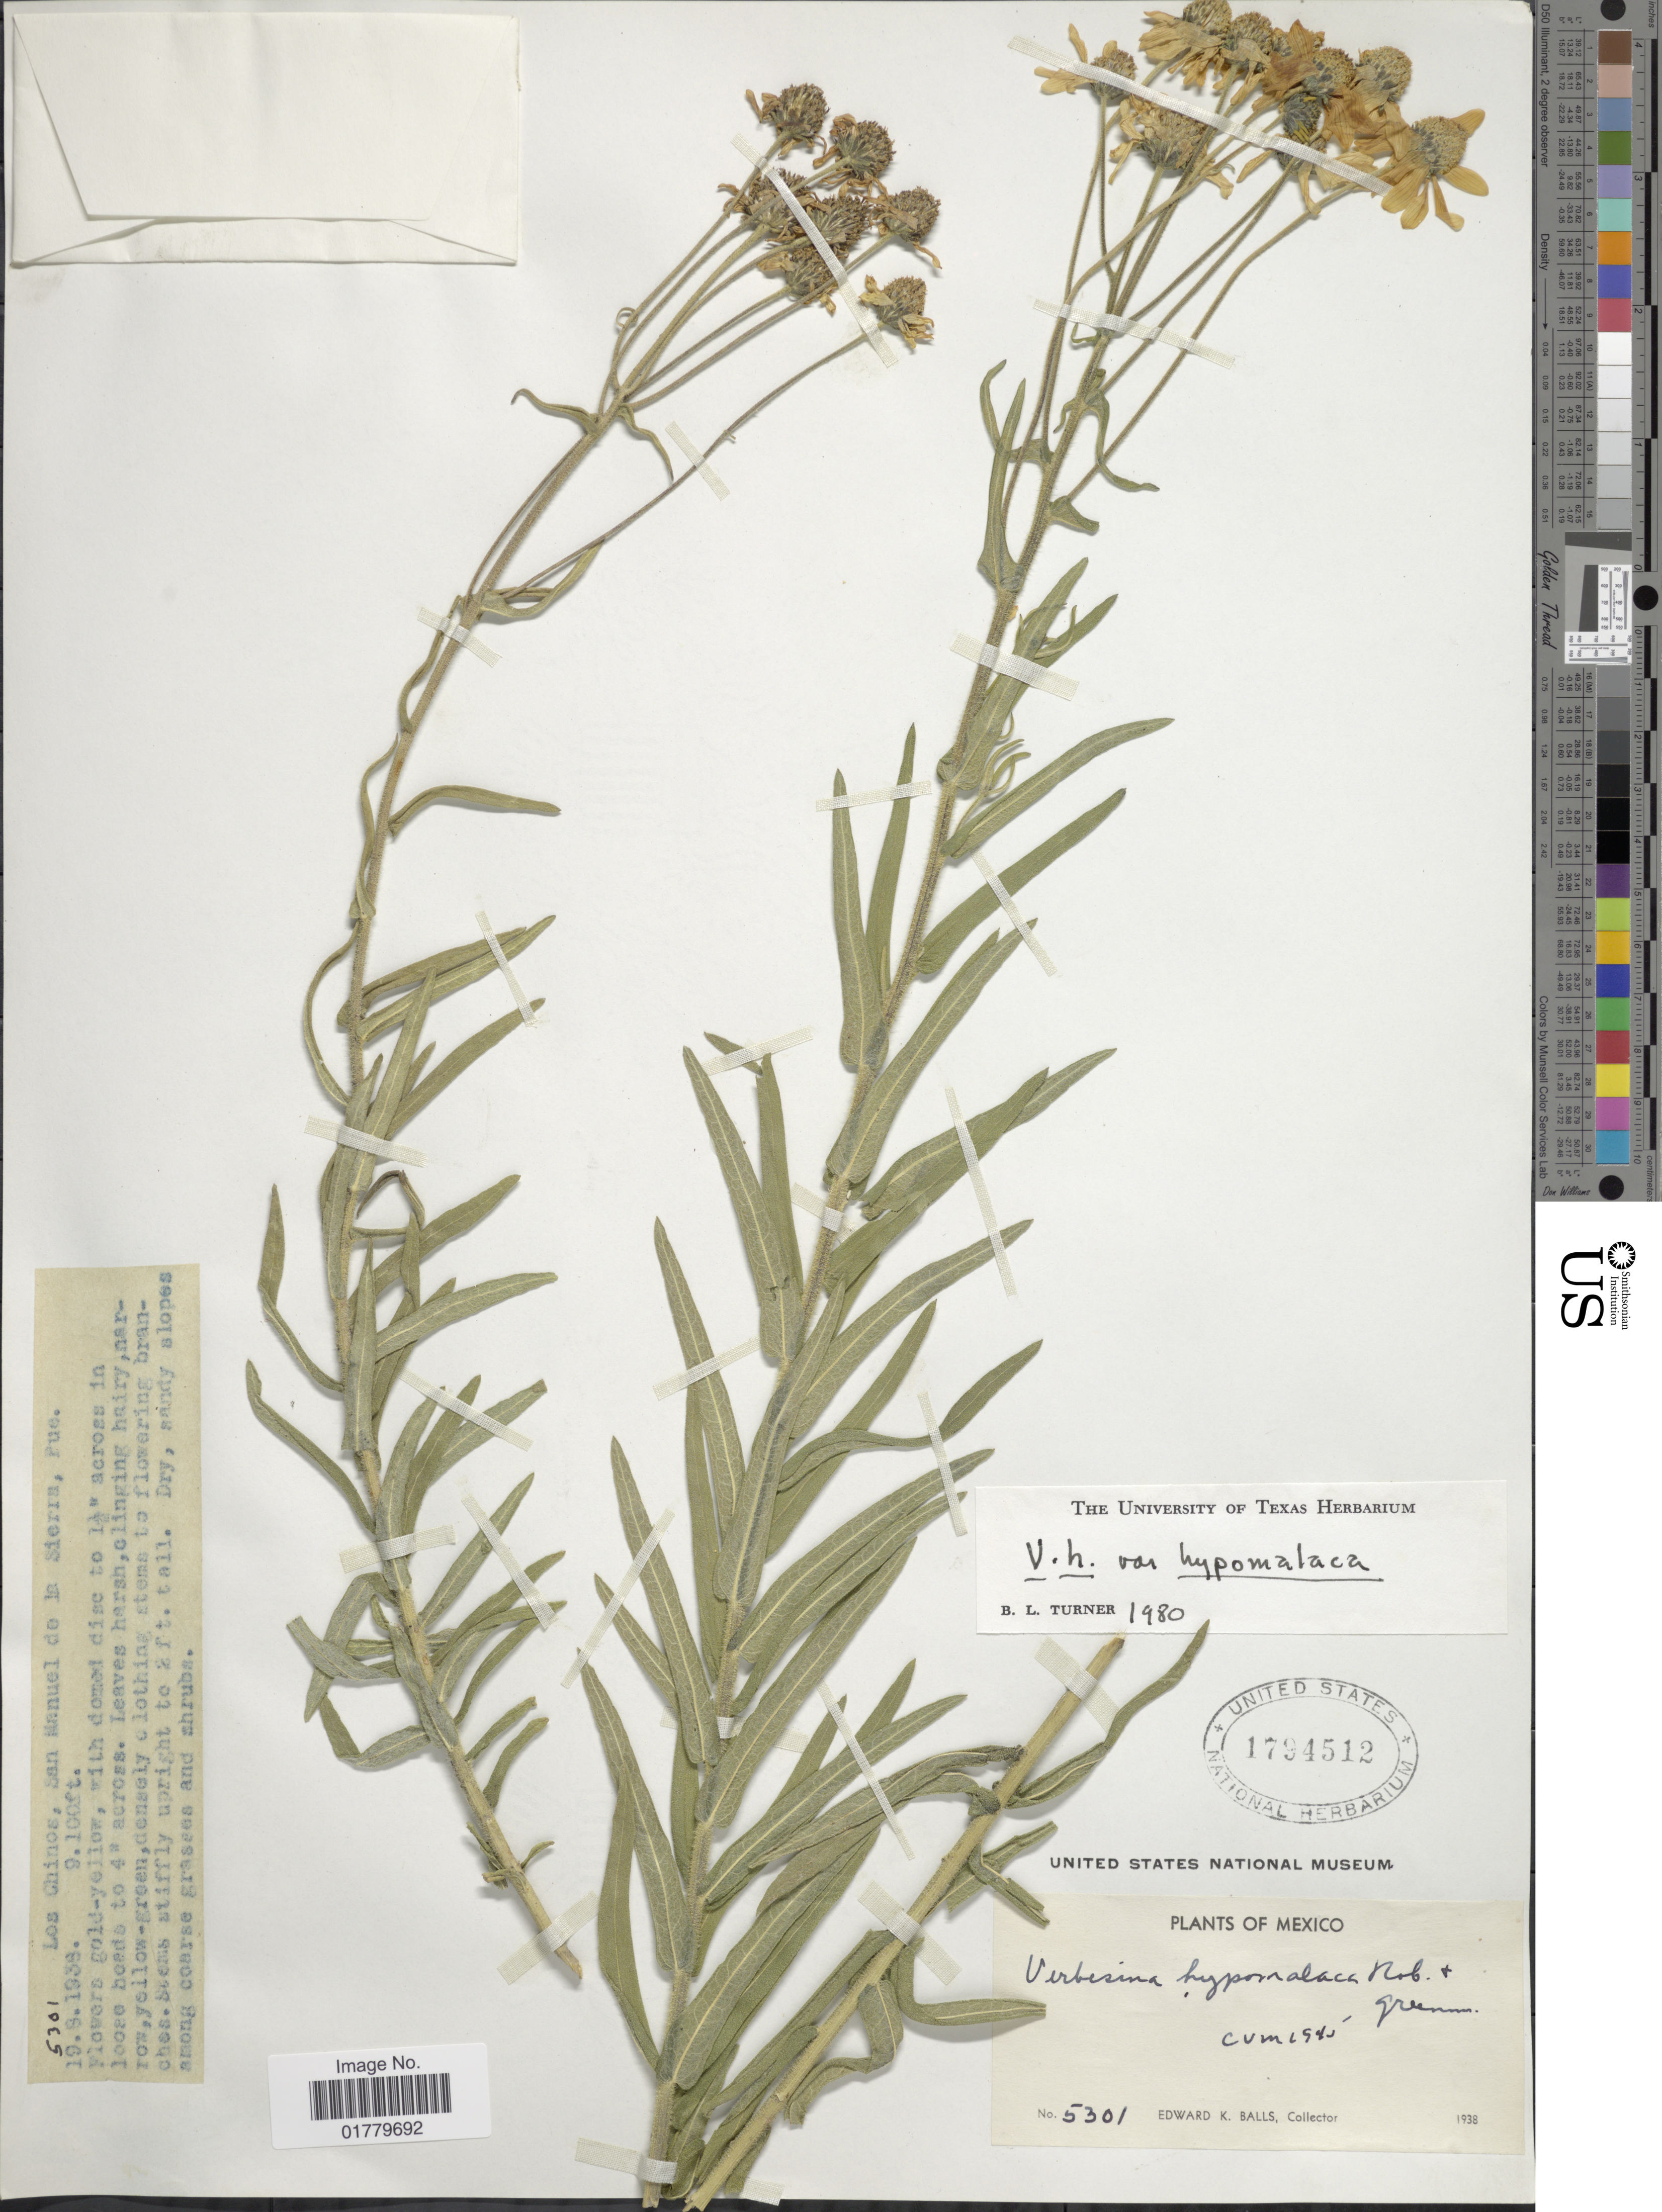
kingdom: Plantae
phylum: Tracheophyta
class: Magnoliopsida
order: Asterales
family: Asteraceae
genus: Verbesina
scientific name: Verbesina hypomalaca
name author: B.L. Rob. & Greenm.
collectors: E. K. Balls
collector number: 5301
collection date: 1938-08-19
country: Mexico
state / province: Puebla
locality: Los Ghinos, San Manuel de la Sierra, Pue.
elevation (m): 2774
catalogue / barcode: US 1794512